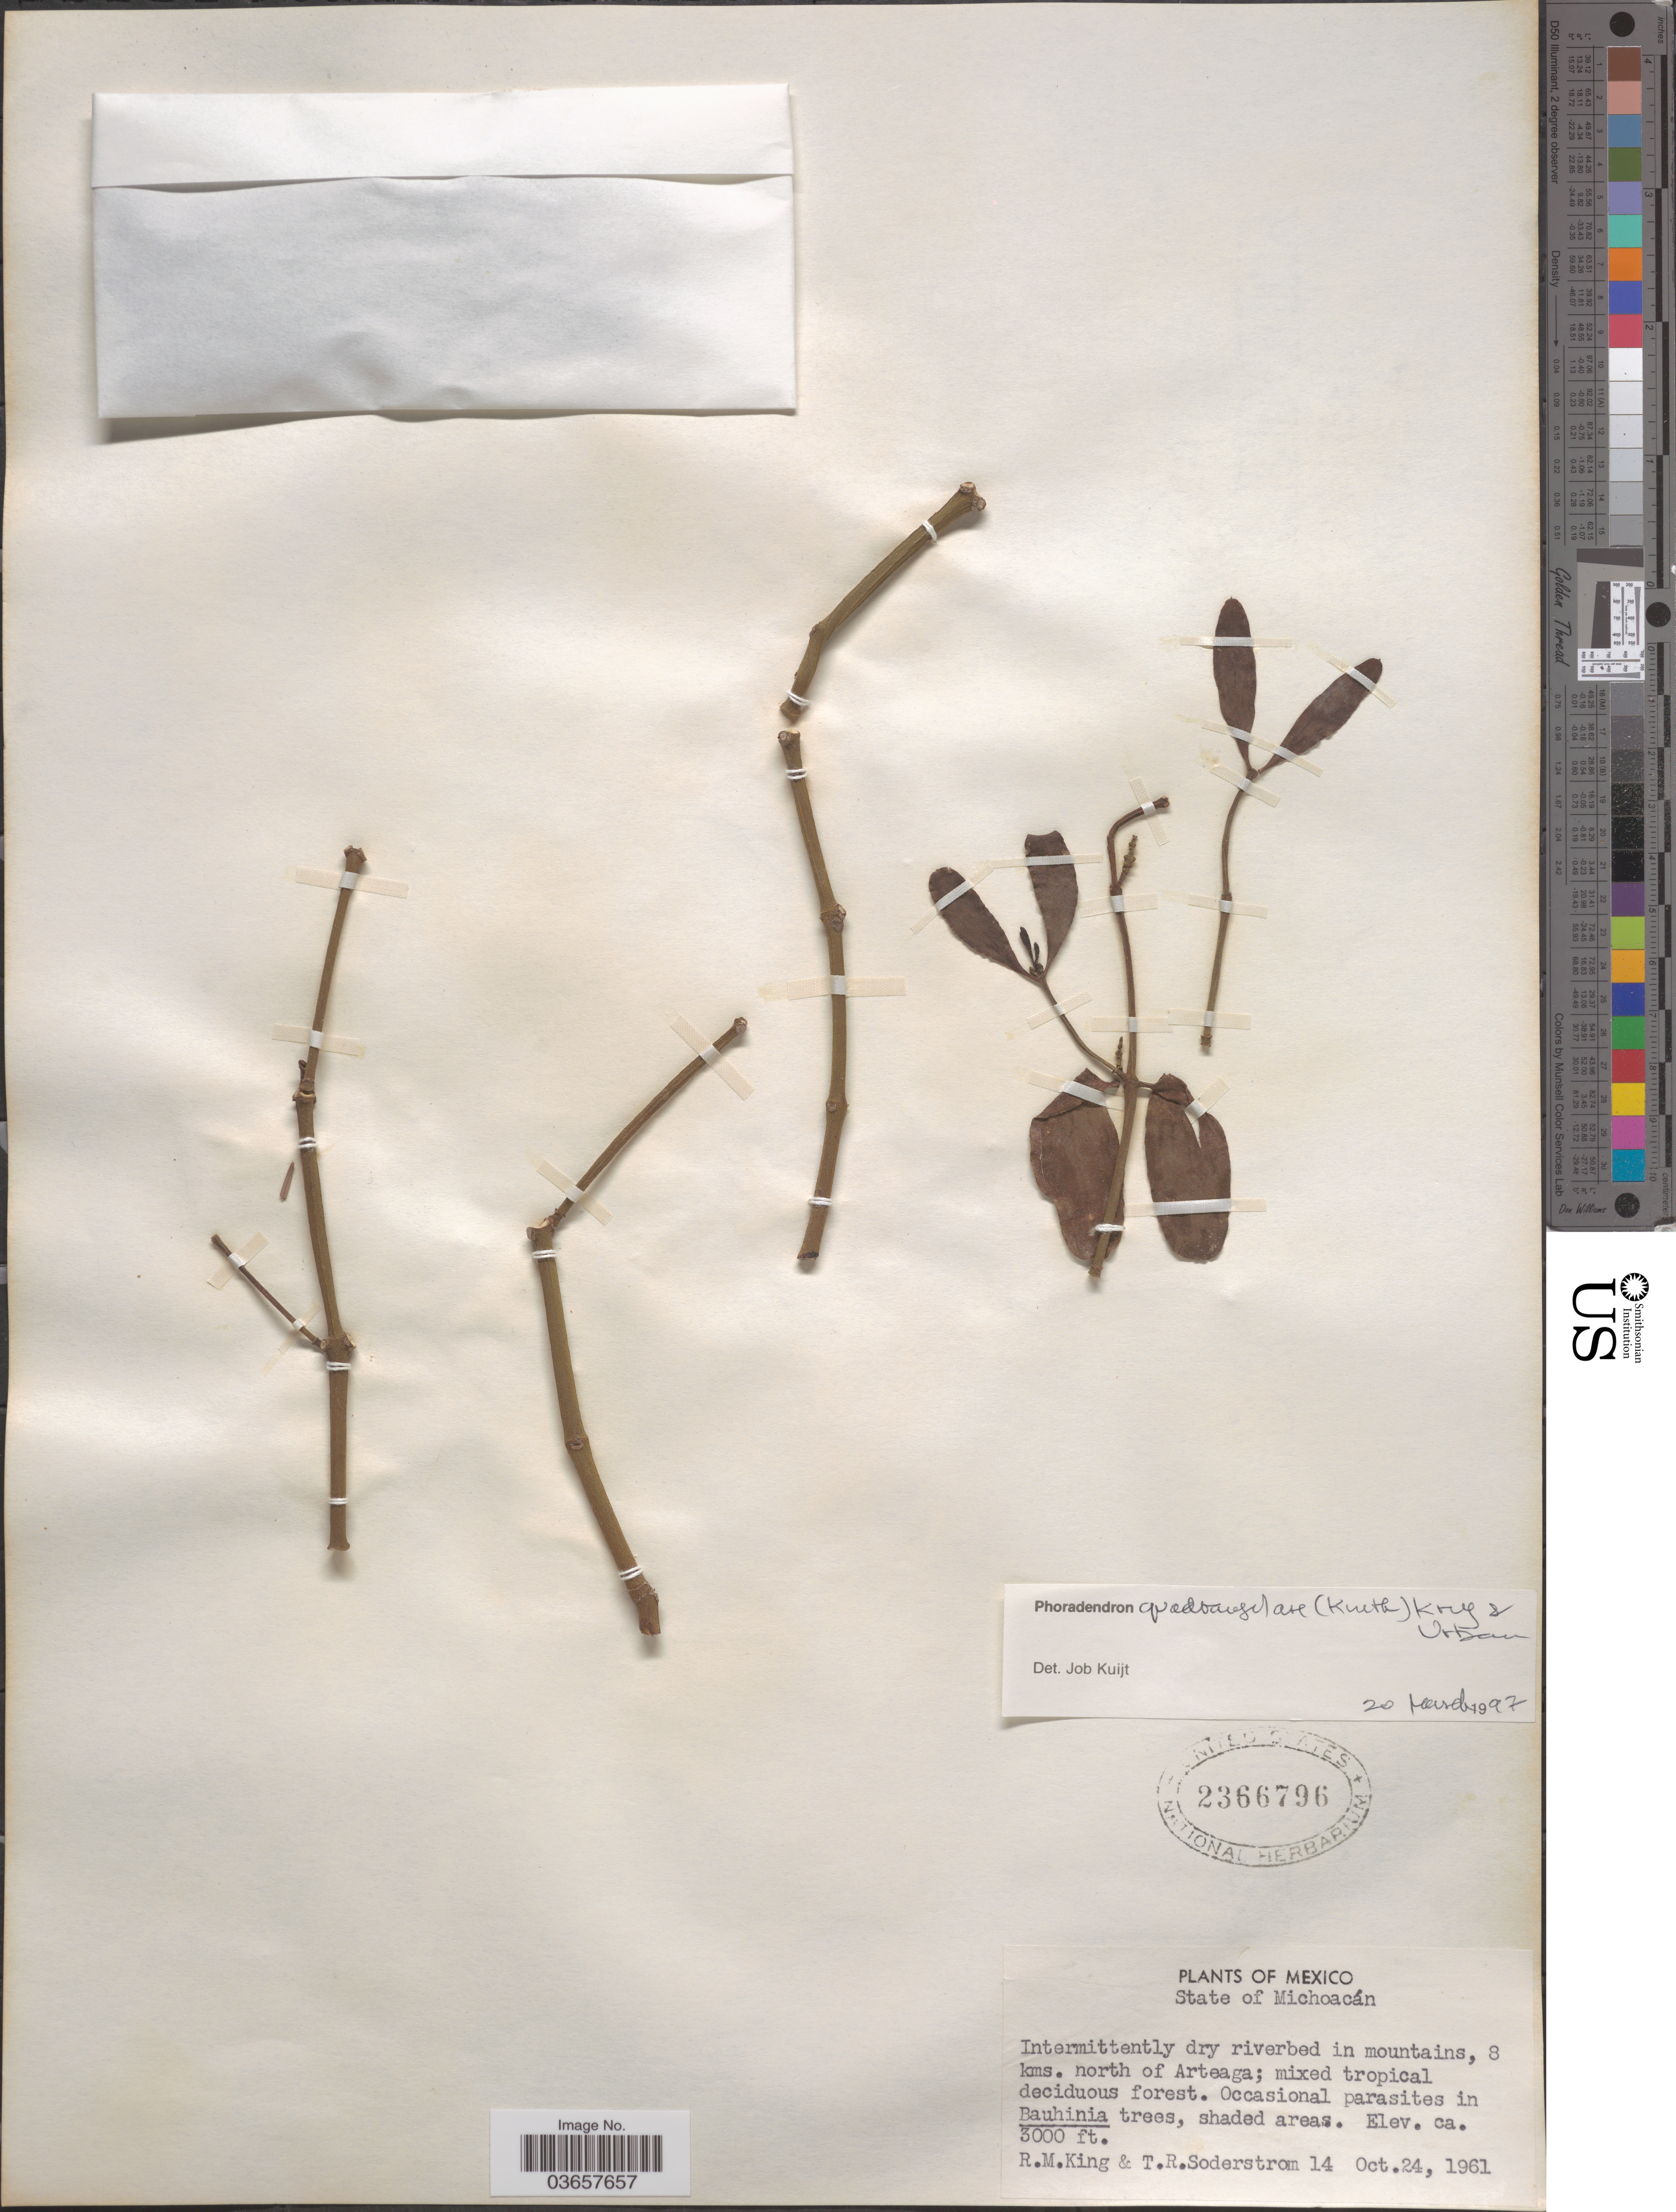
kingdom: Plantae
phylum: Tracheophyta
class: Magnoliopsida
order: Santalales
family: Viscaceae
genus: Phoradendron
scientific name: Phoradendron quadrangulare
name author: (Kunth) Griseb.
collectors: R. M. King & T. R. Soderstrom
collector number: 14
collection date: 1961-10-24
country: Mexico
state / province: Michoacán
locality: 8 kms. north of Arteaga.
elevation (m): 914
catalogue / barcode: US 2366796